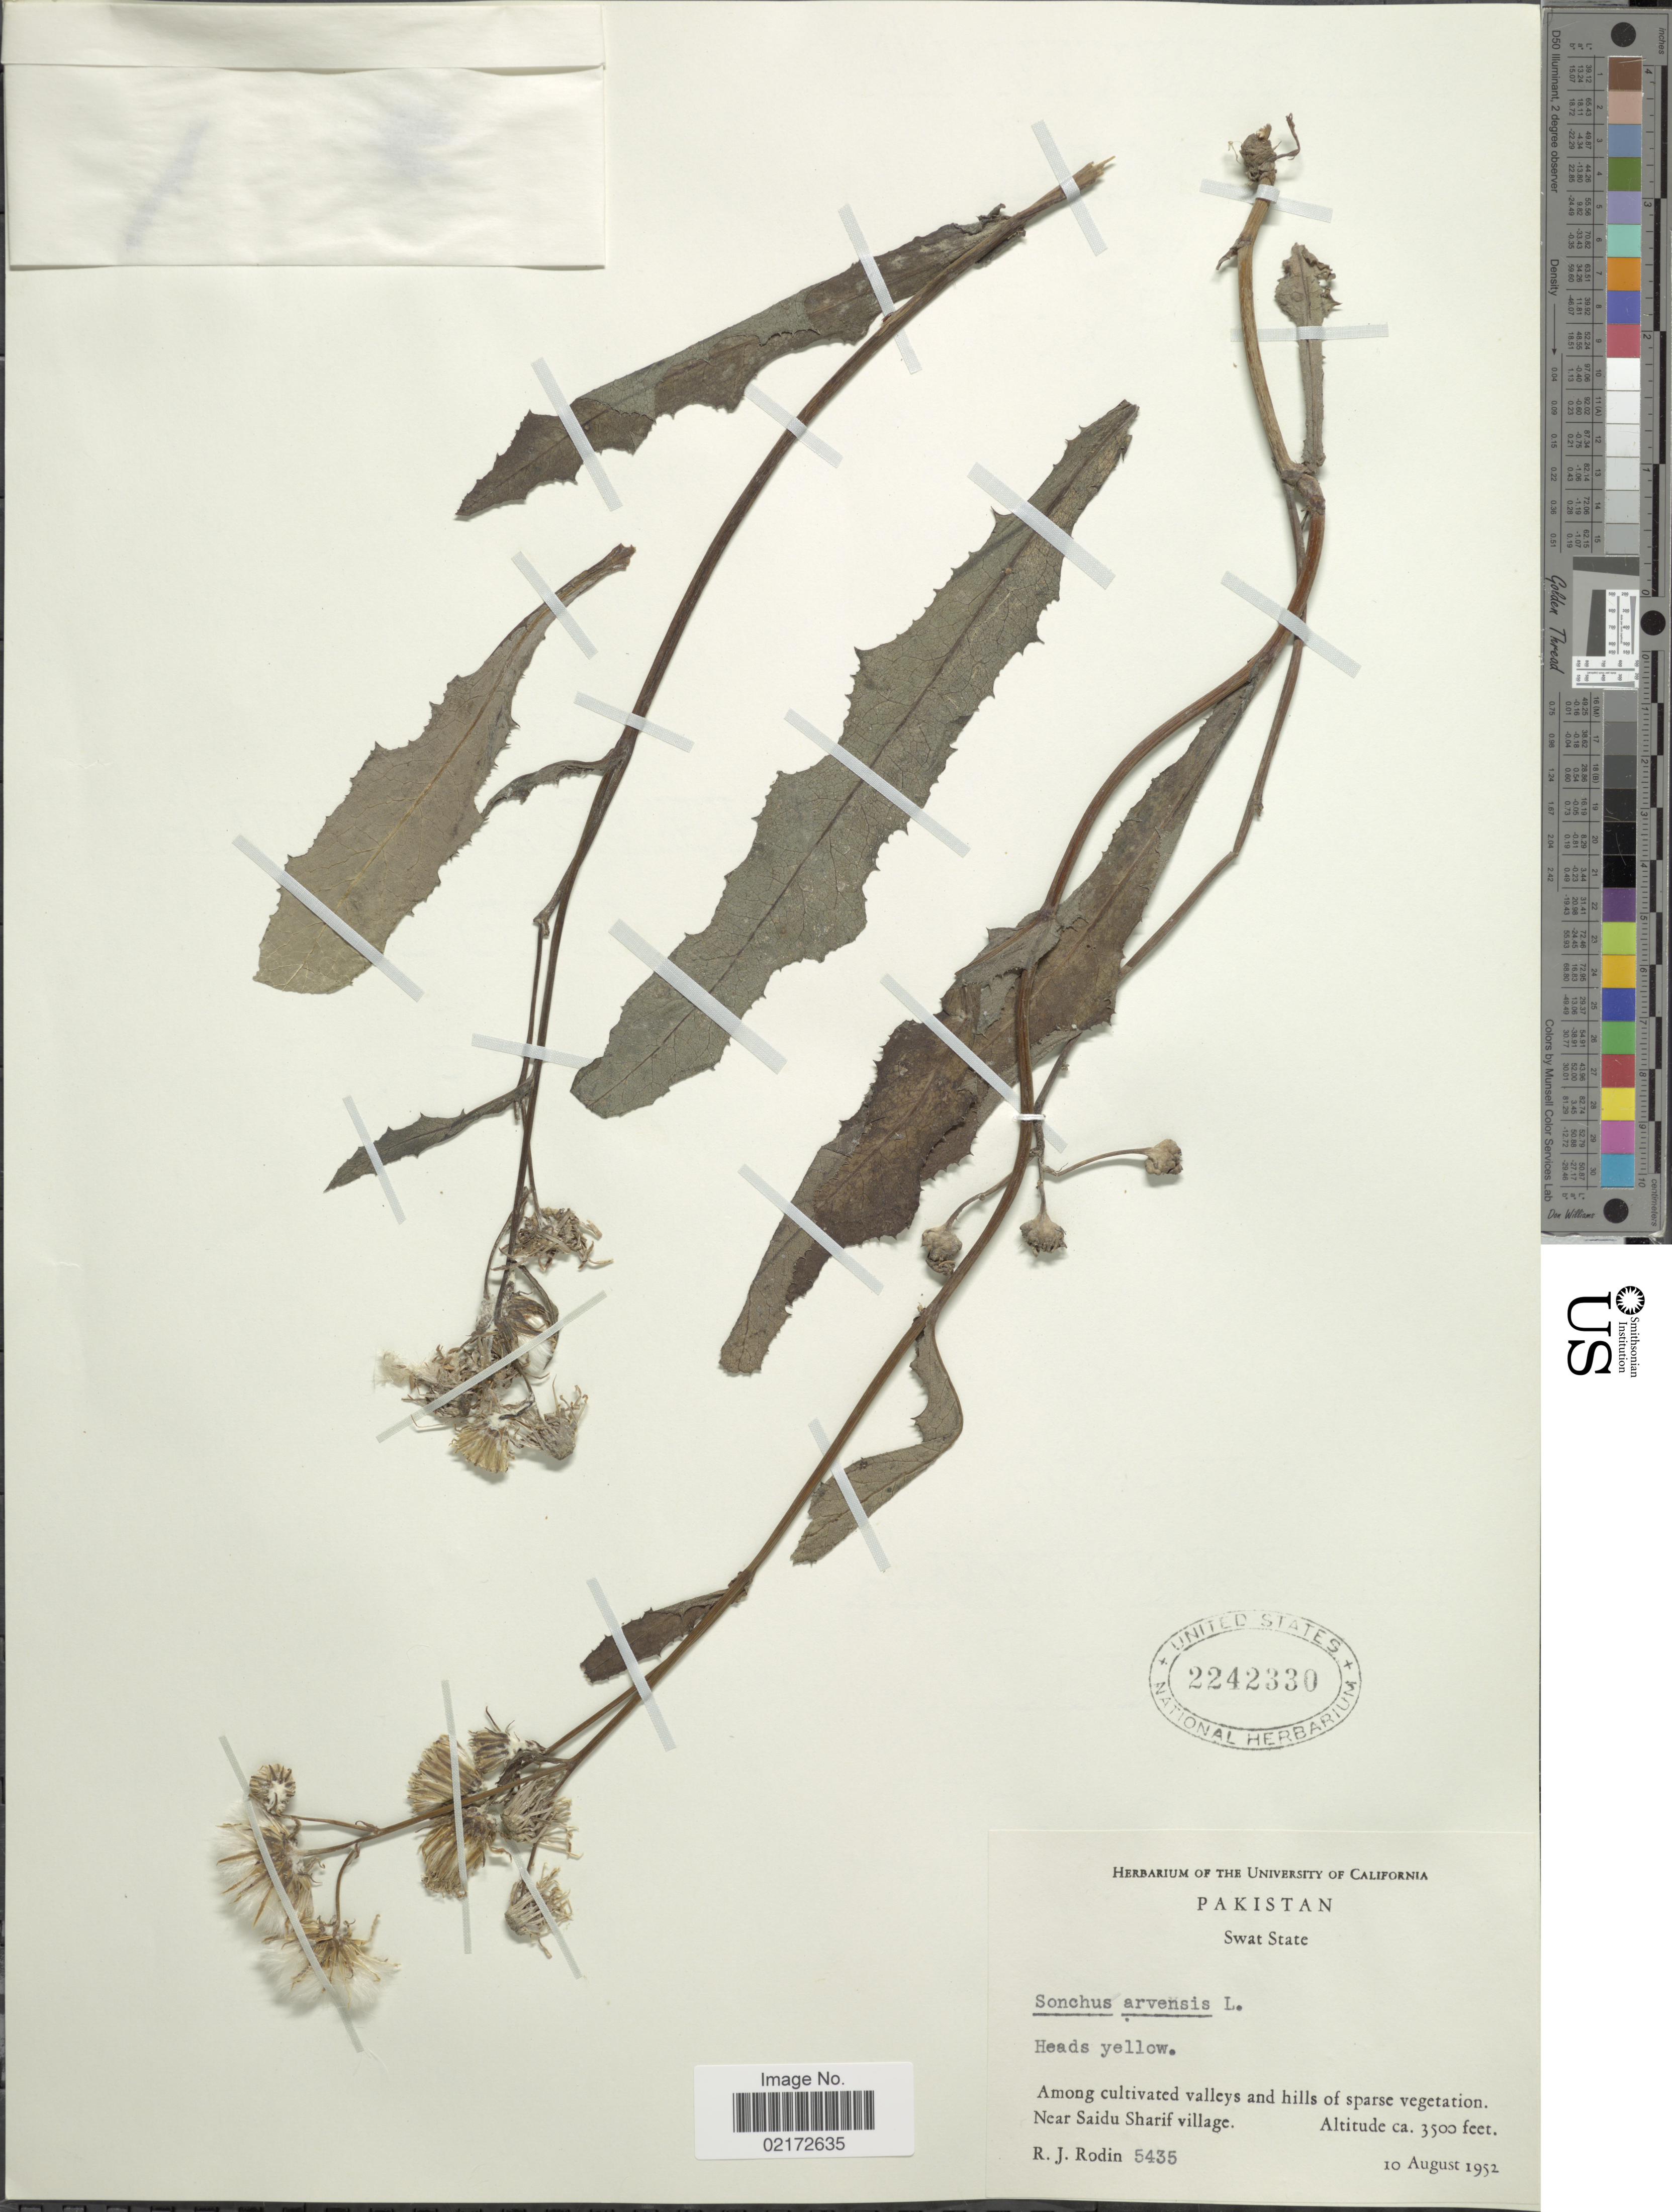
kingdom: Plantae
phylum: Tracheophyta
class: Magnoliopsida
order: Asterales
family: Asteraceae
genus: Sonchus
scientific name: Sonchus arvensis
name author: L.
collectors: R. J. Rodin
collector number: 5435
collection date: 1952-08-10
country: Pakistan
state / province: Khyber Pakhtunkhwa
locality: Swat State. Among cultivated valleys and hills of sparse vegetation. Near Saidu Sharif village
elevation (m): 1067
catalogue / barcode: US 2242330